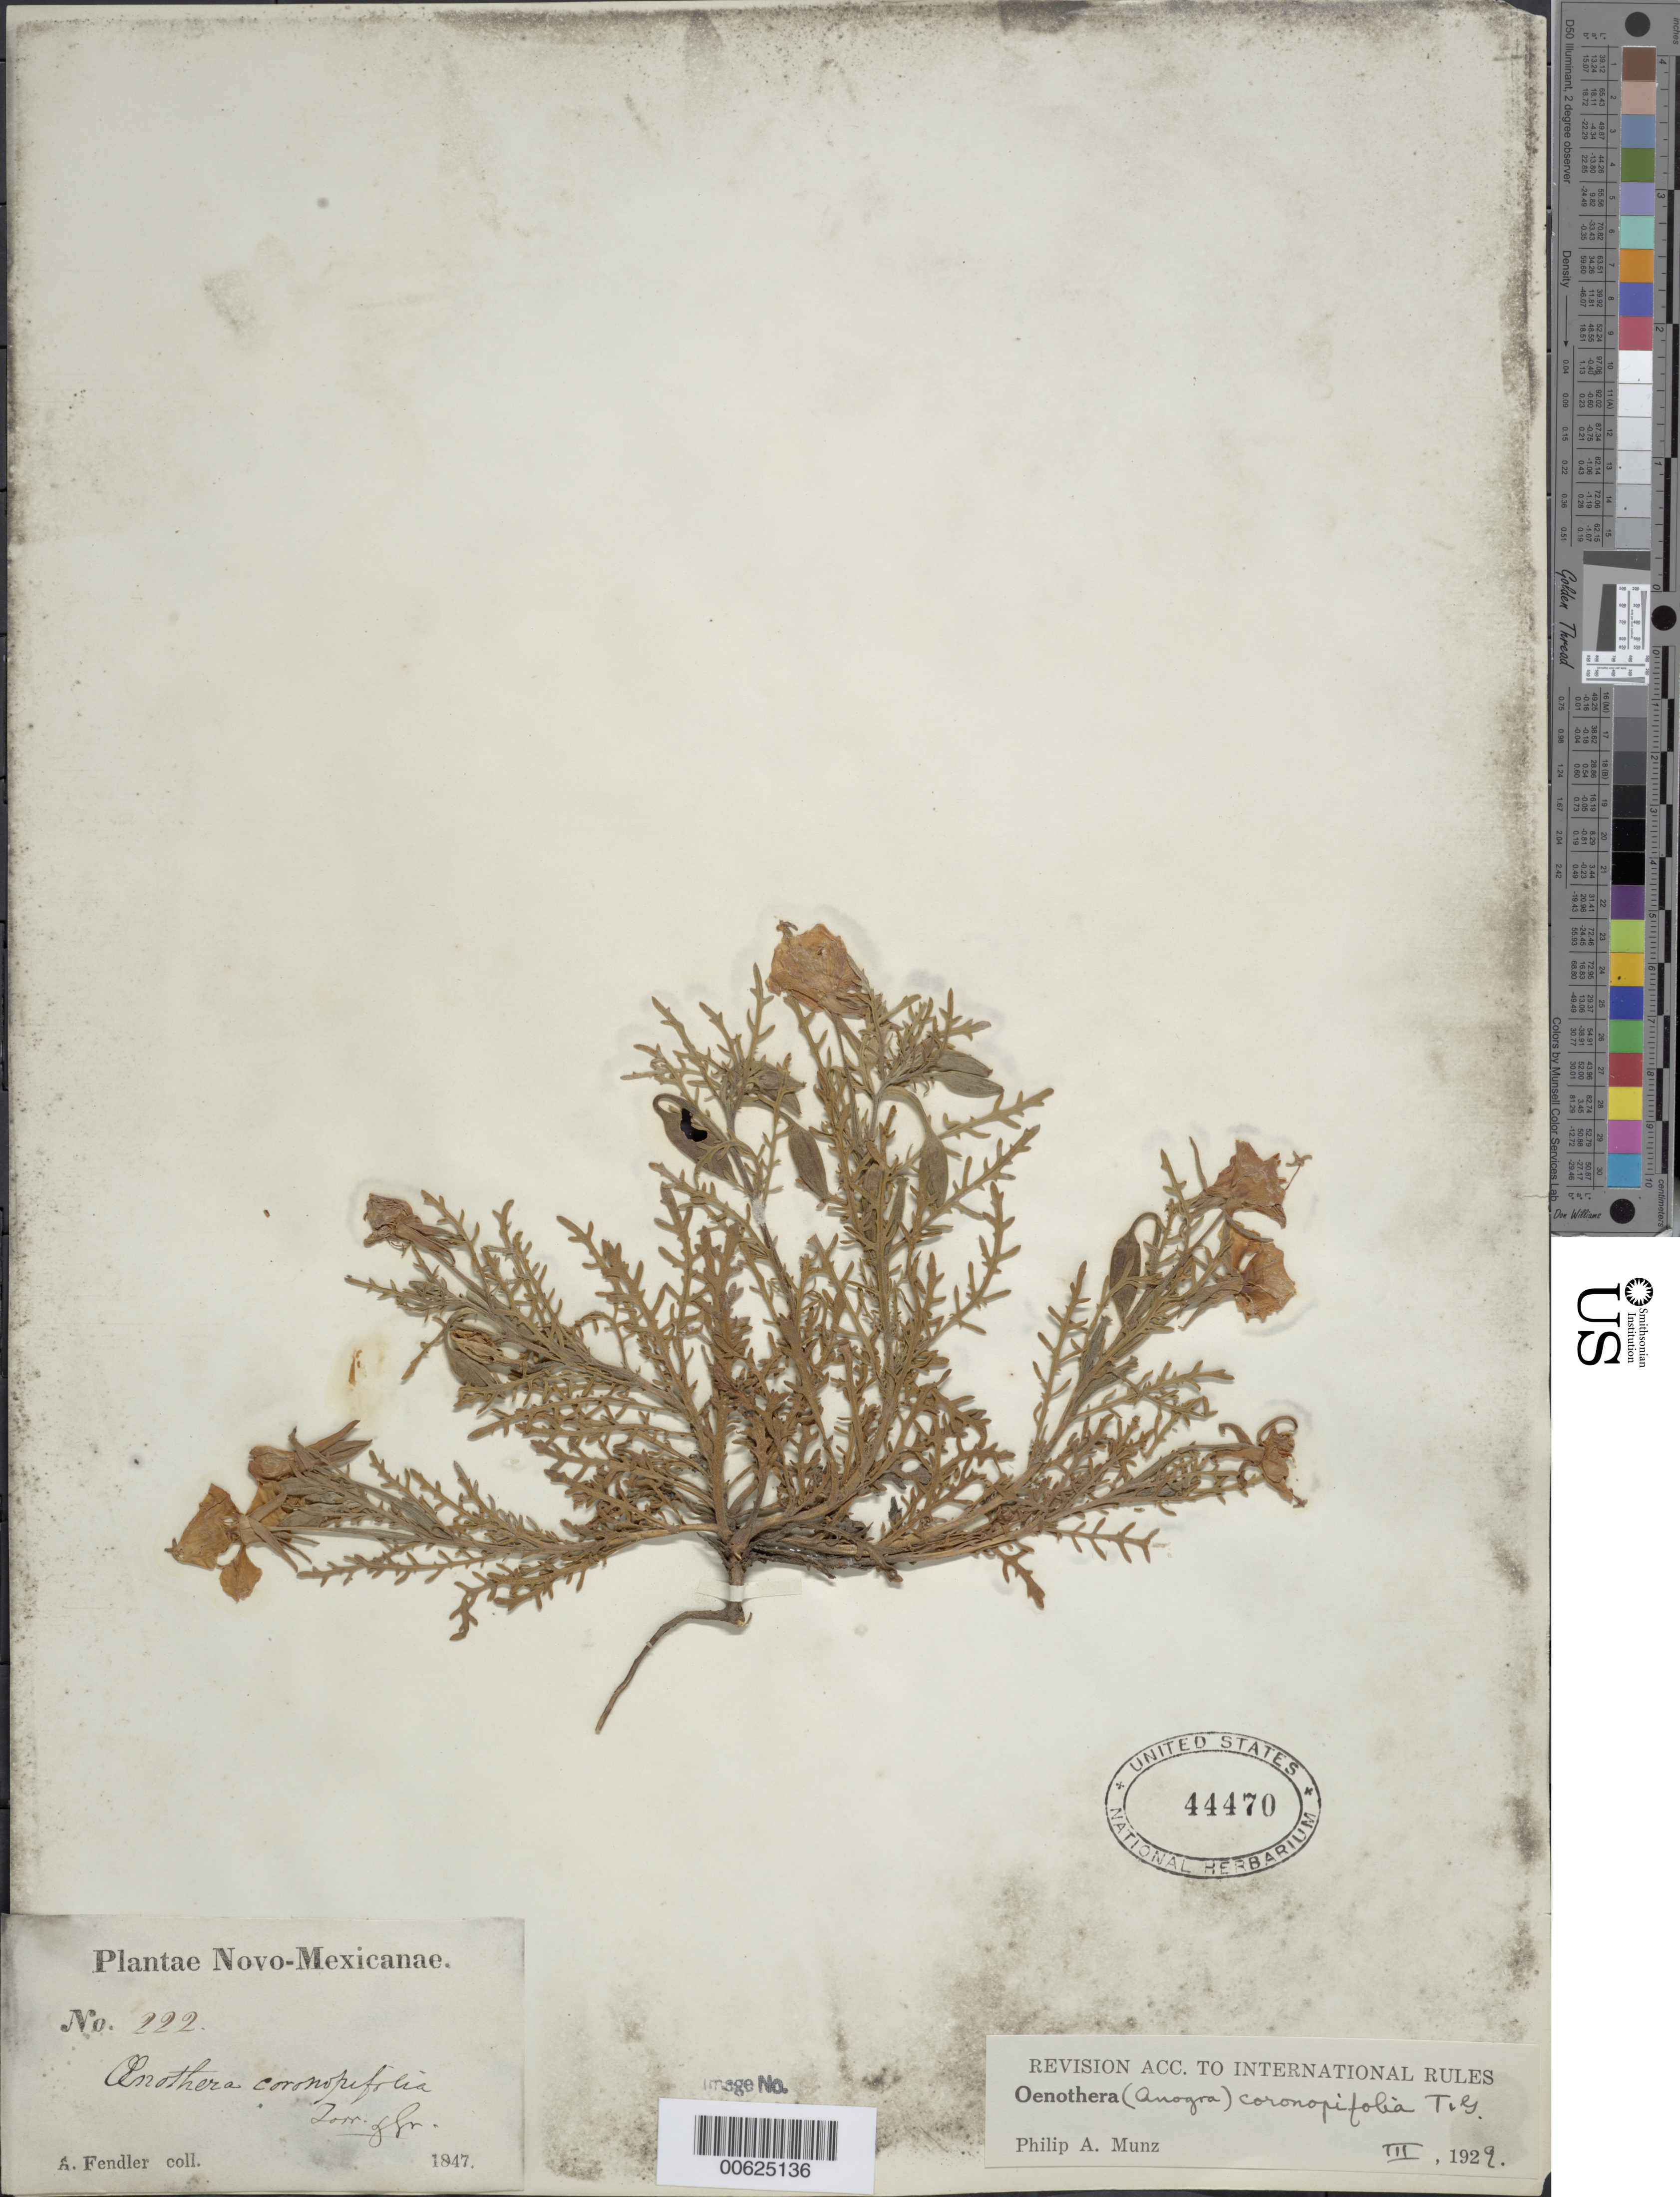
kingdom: Plantae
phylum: Tracheophyta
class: Magnoliopsida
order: Myrtales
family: Onagraceae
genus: Oenothera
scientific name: Oenothera coronopifolia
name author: Torr. & A. Gray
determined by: Munz, Philip A.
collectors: A. Fendler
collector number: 222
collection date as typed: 1847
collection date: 1847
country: United States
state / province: New Mexico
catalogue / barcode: US 44470